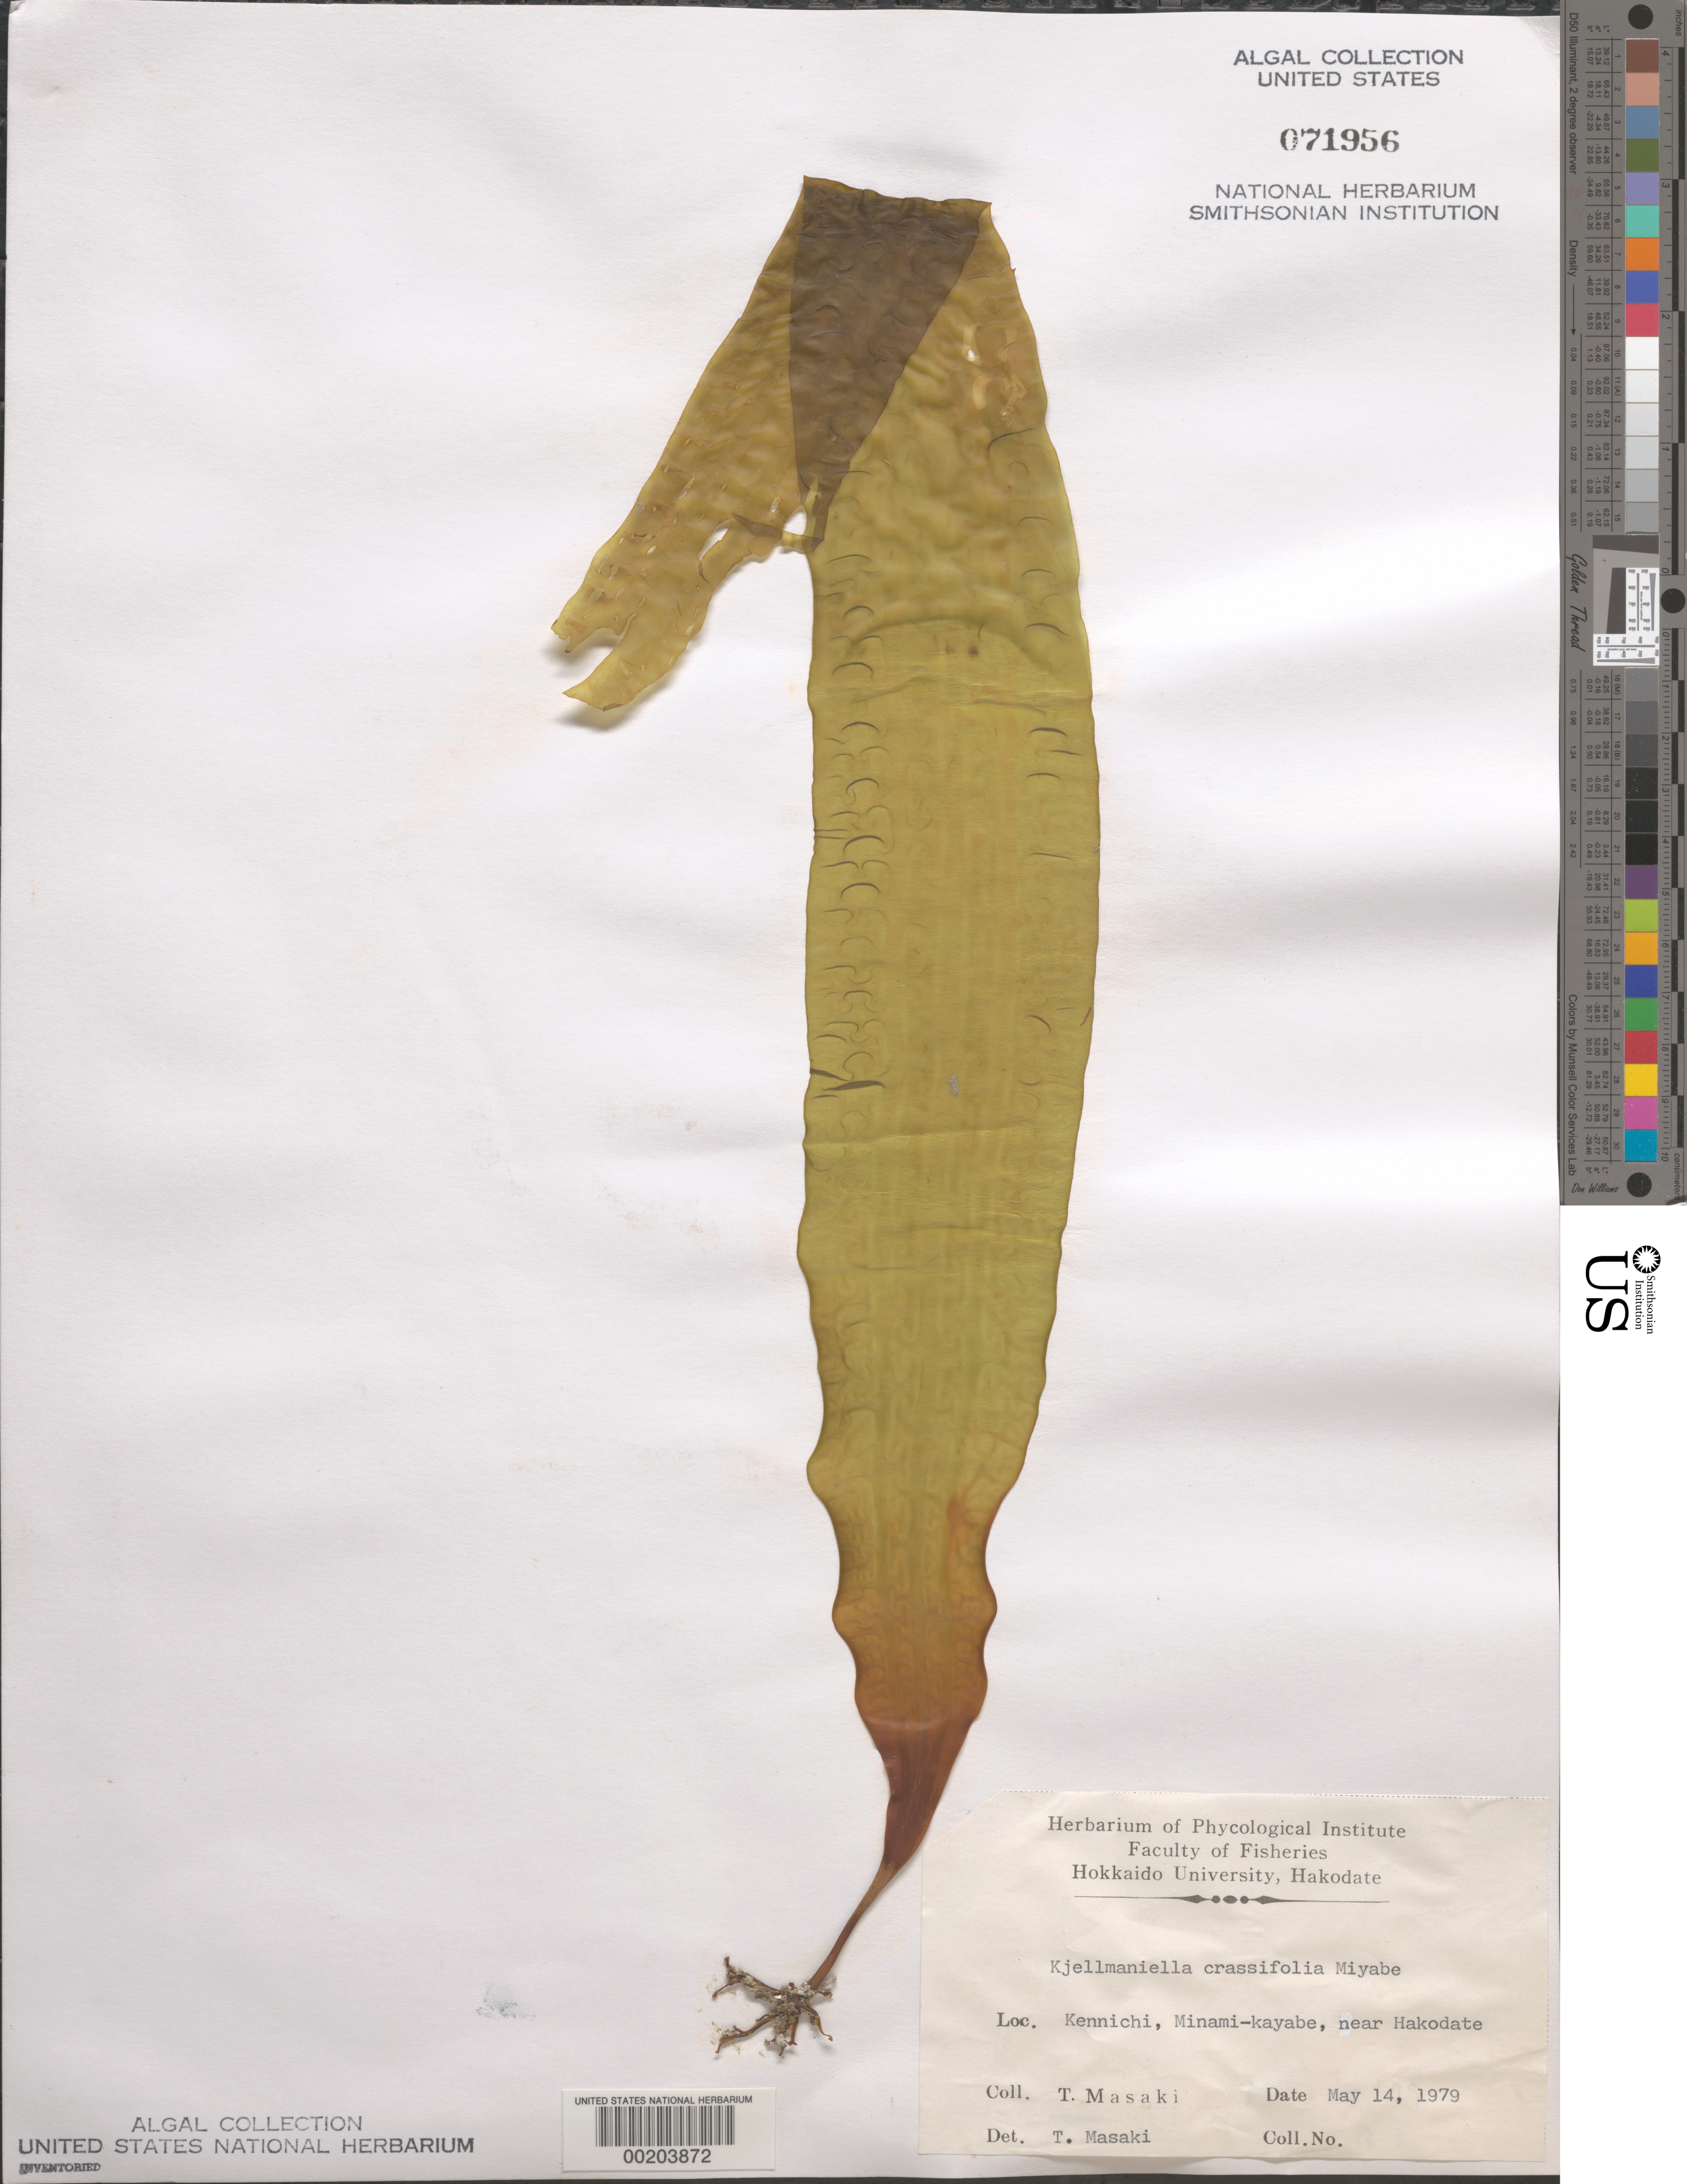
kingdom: Chromista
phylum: Ochrophyta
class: Phaeophyceae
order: Laminariales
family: Laminariaceae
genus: Kjellmaniella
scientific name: Kjellmaniella crassifolia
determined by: Masaki, T.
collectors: T. Masaki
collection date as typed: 14 May 1979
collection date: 1979-05-14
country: Japan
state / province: Hokkaido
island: Hokkaido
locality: Kennichi, Minami-Kayabe, near Hakodate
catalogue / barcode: US 71956